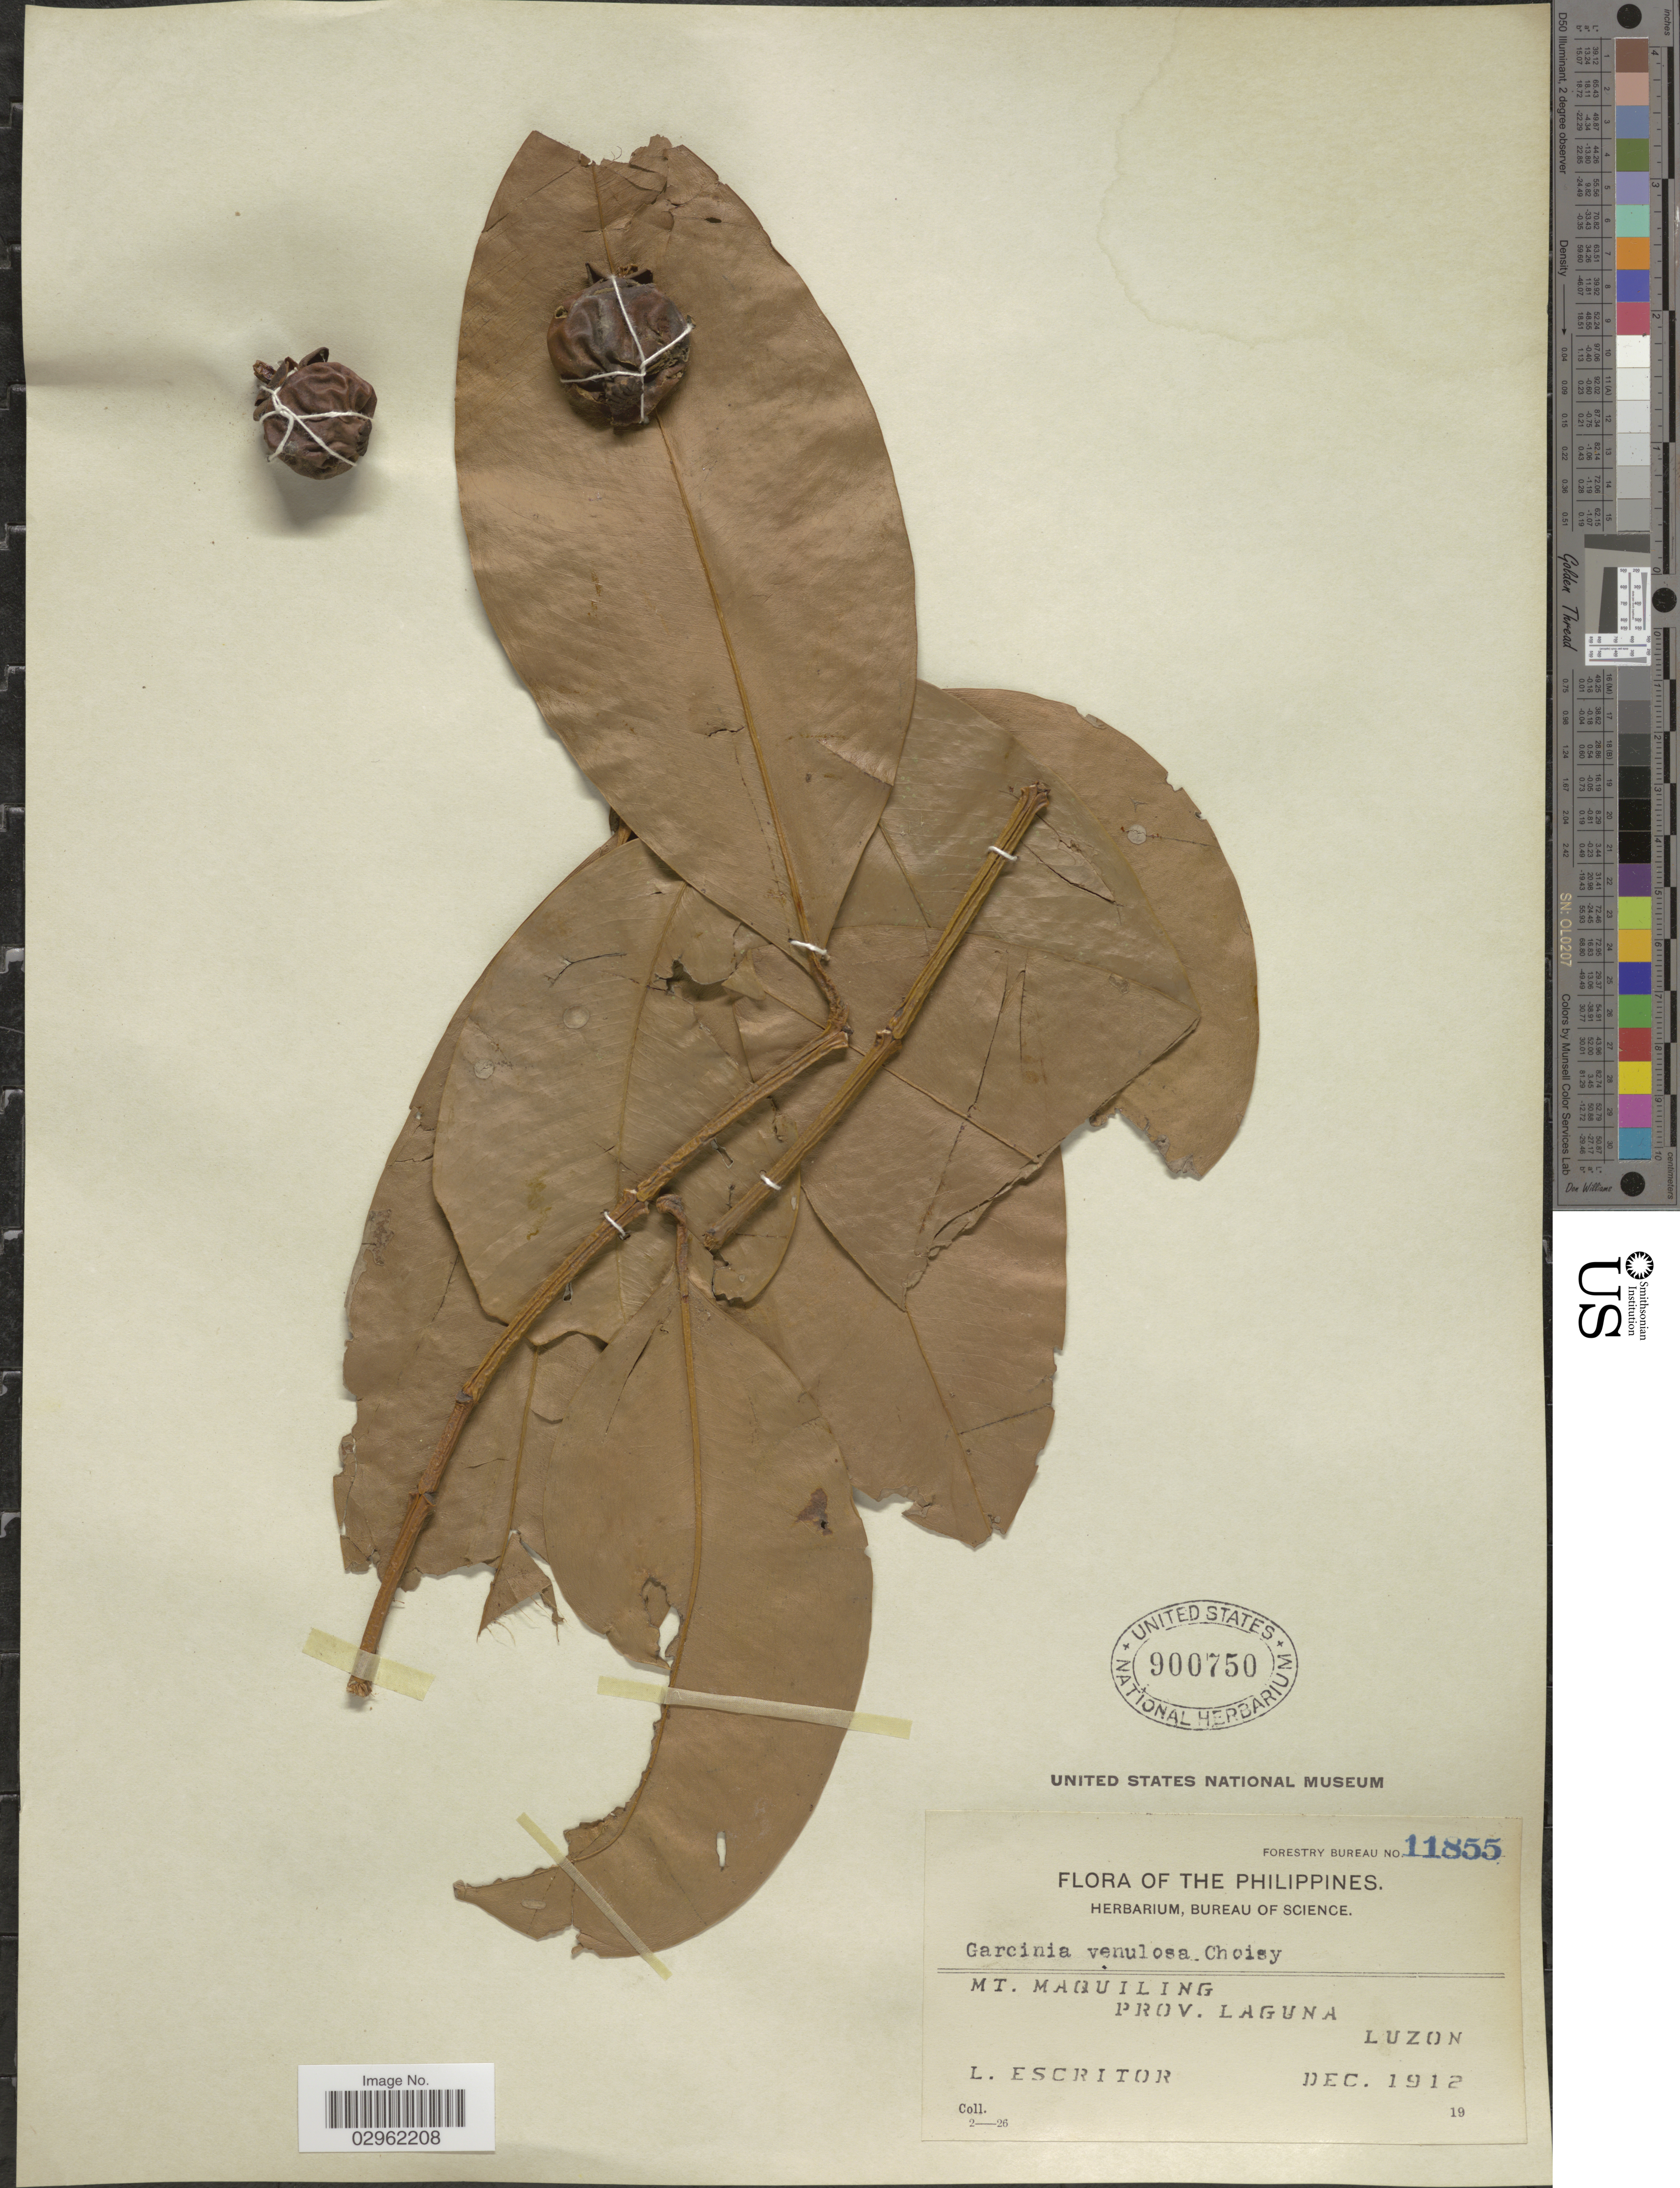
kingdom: Plantae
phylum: Tracheophyta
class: Magnoliopsida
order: Malpighiales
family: Clusiaceae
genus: Garcinia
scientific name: Garcinia venulosa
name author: (Blanco) Choisy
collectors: L. Escritor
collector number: Forestry Bureau 11855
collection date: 1912-12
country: Philippines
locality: Mt. Maquiling, Prov. Laguna, Luzon.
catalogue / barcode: US 900750